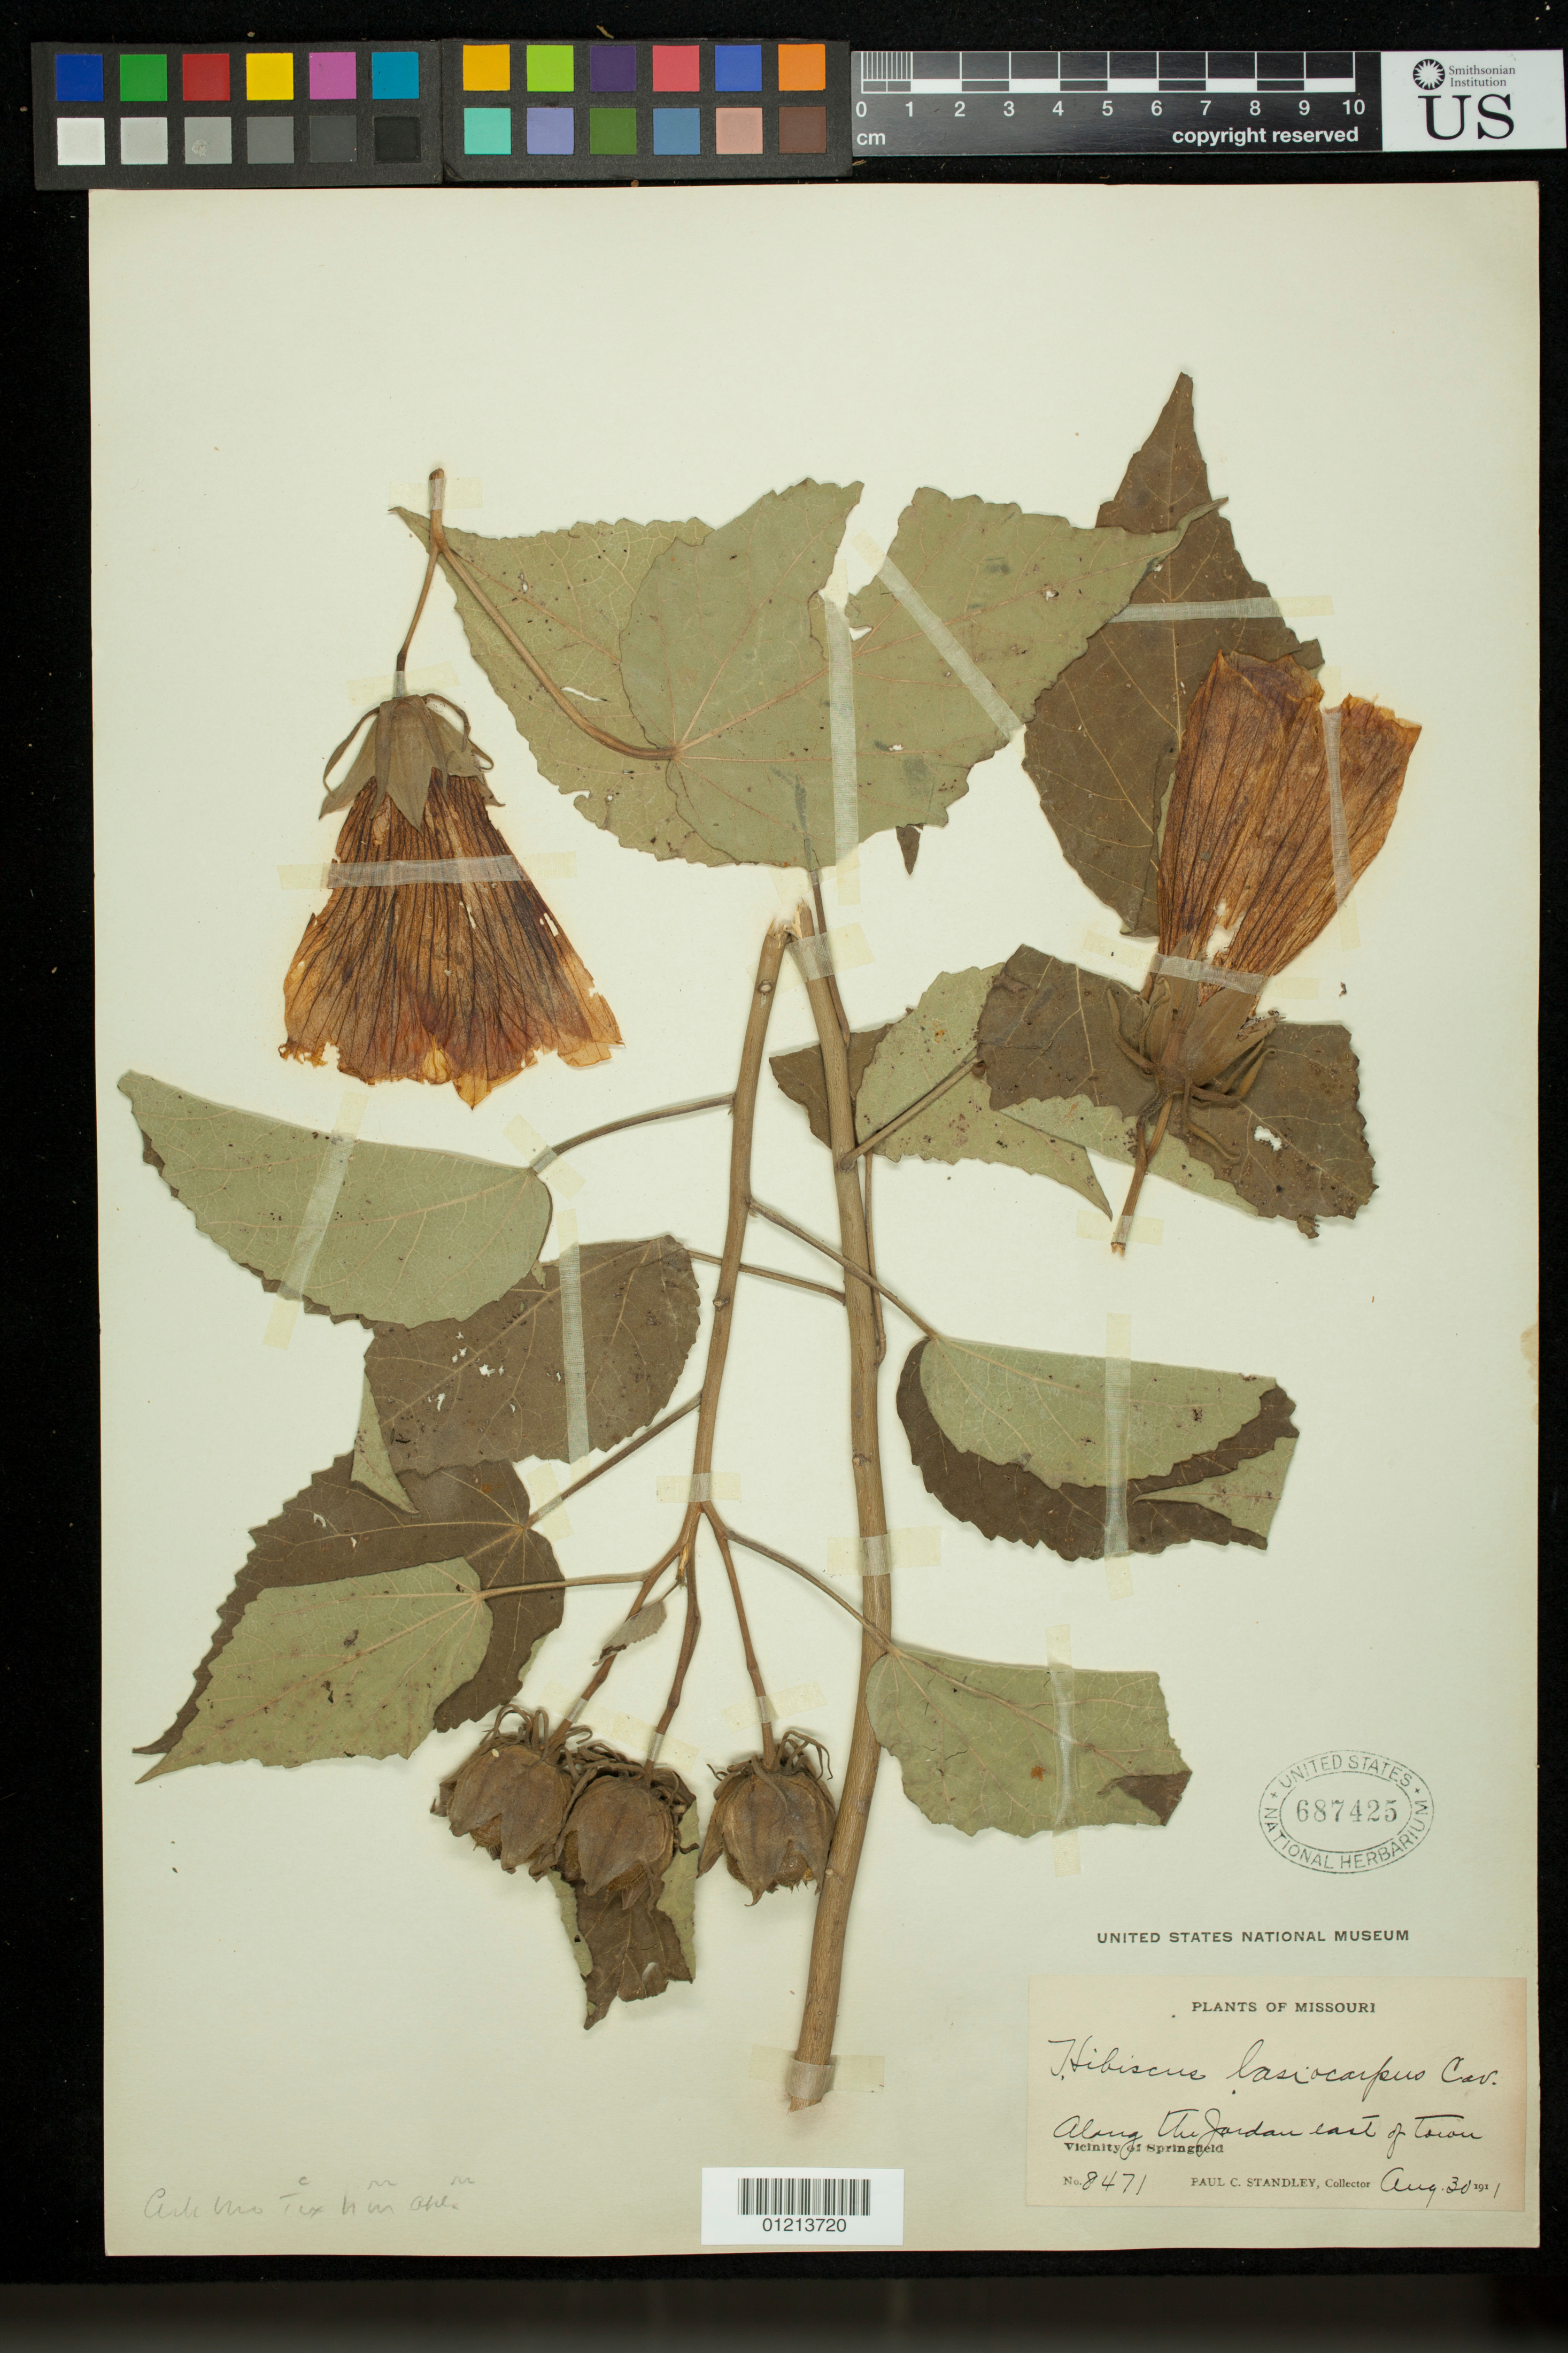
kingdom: Plantae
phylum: Tracheophyta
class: Magnoliopsida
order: Malvales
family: Malvaceae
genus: Hibiscus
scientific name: Hibiscus moscheutos subsp. lasiocarpos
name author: (Cav.) O.J. Blanch.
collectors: P. C. Standley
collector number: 8471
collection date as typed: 30 Aug 1911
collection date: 1911-08-30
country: United States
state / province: Missouri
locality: Vicinity of Springfield, along the Jordan, E of town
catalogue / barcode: US 687425